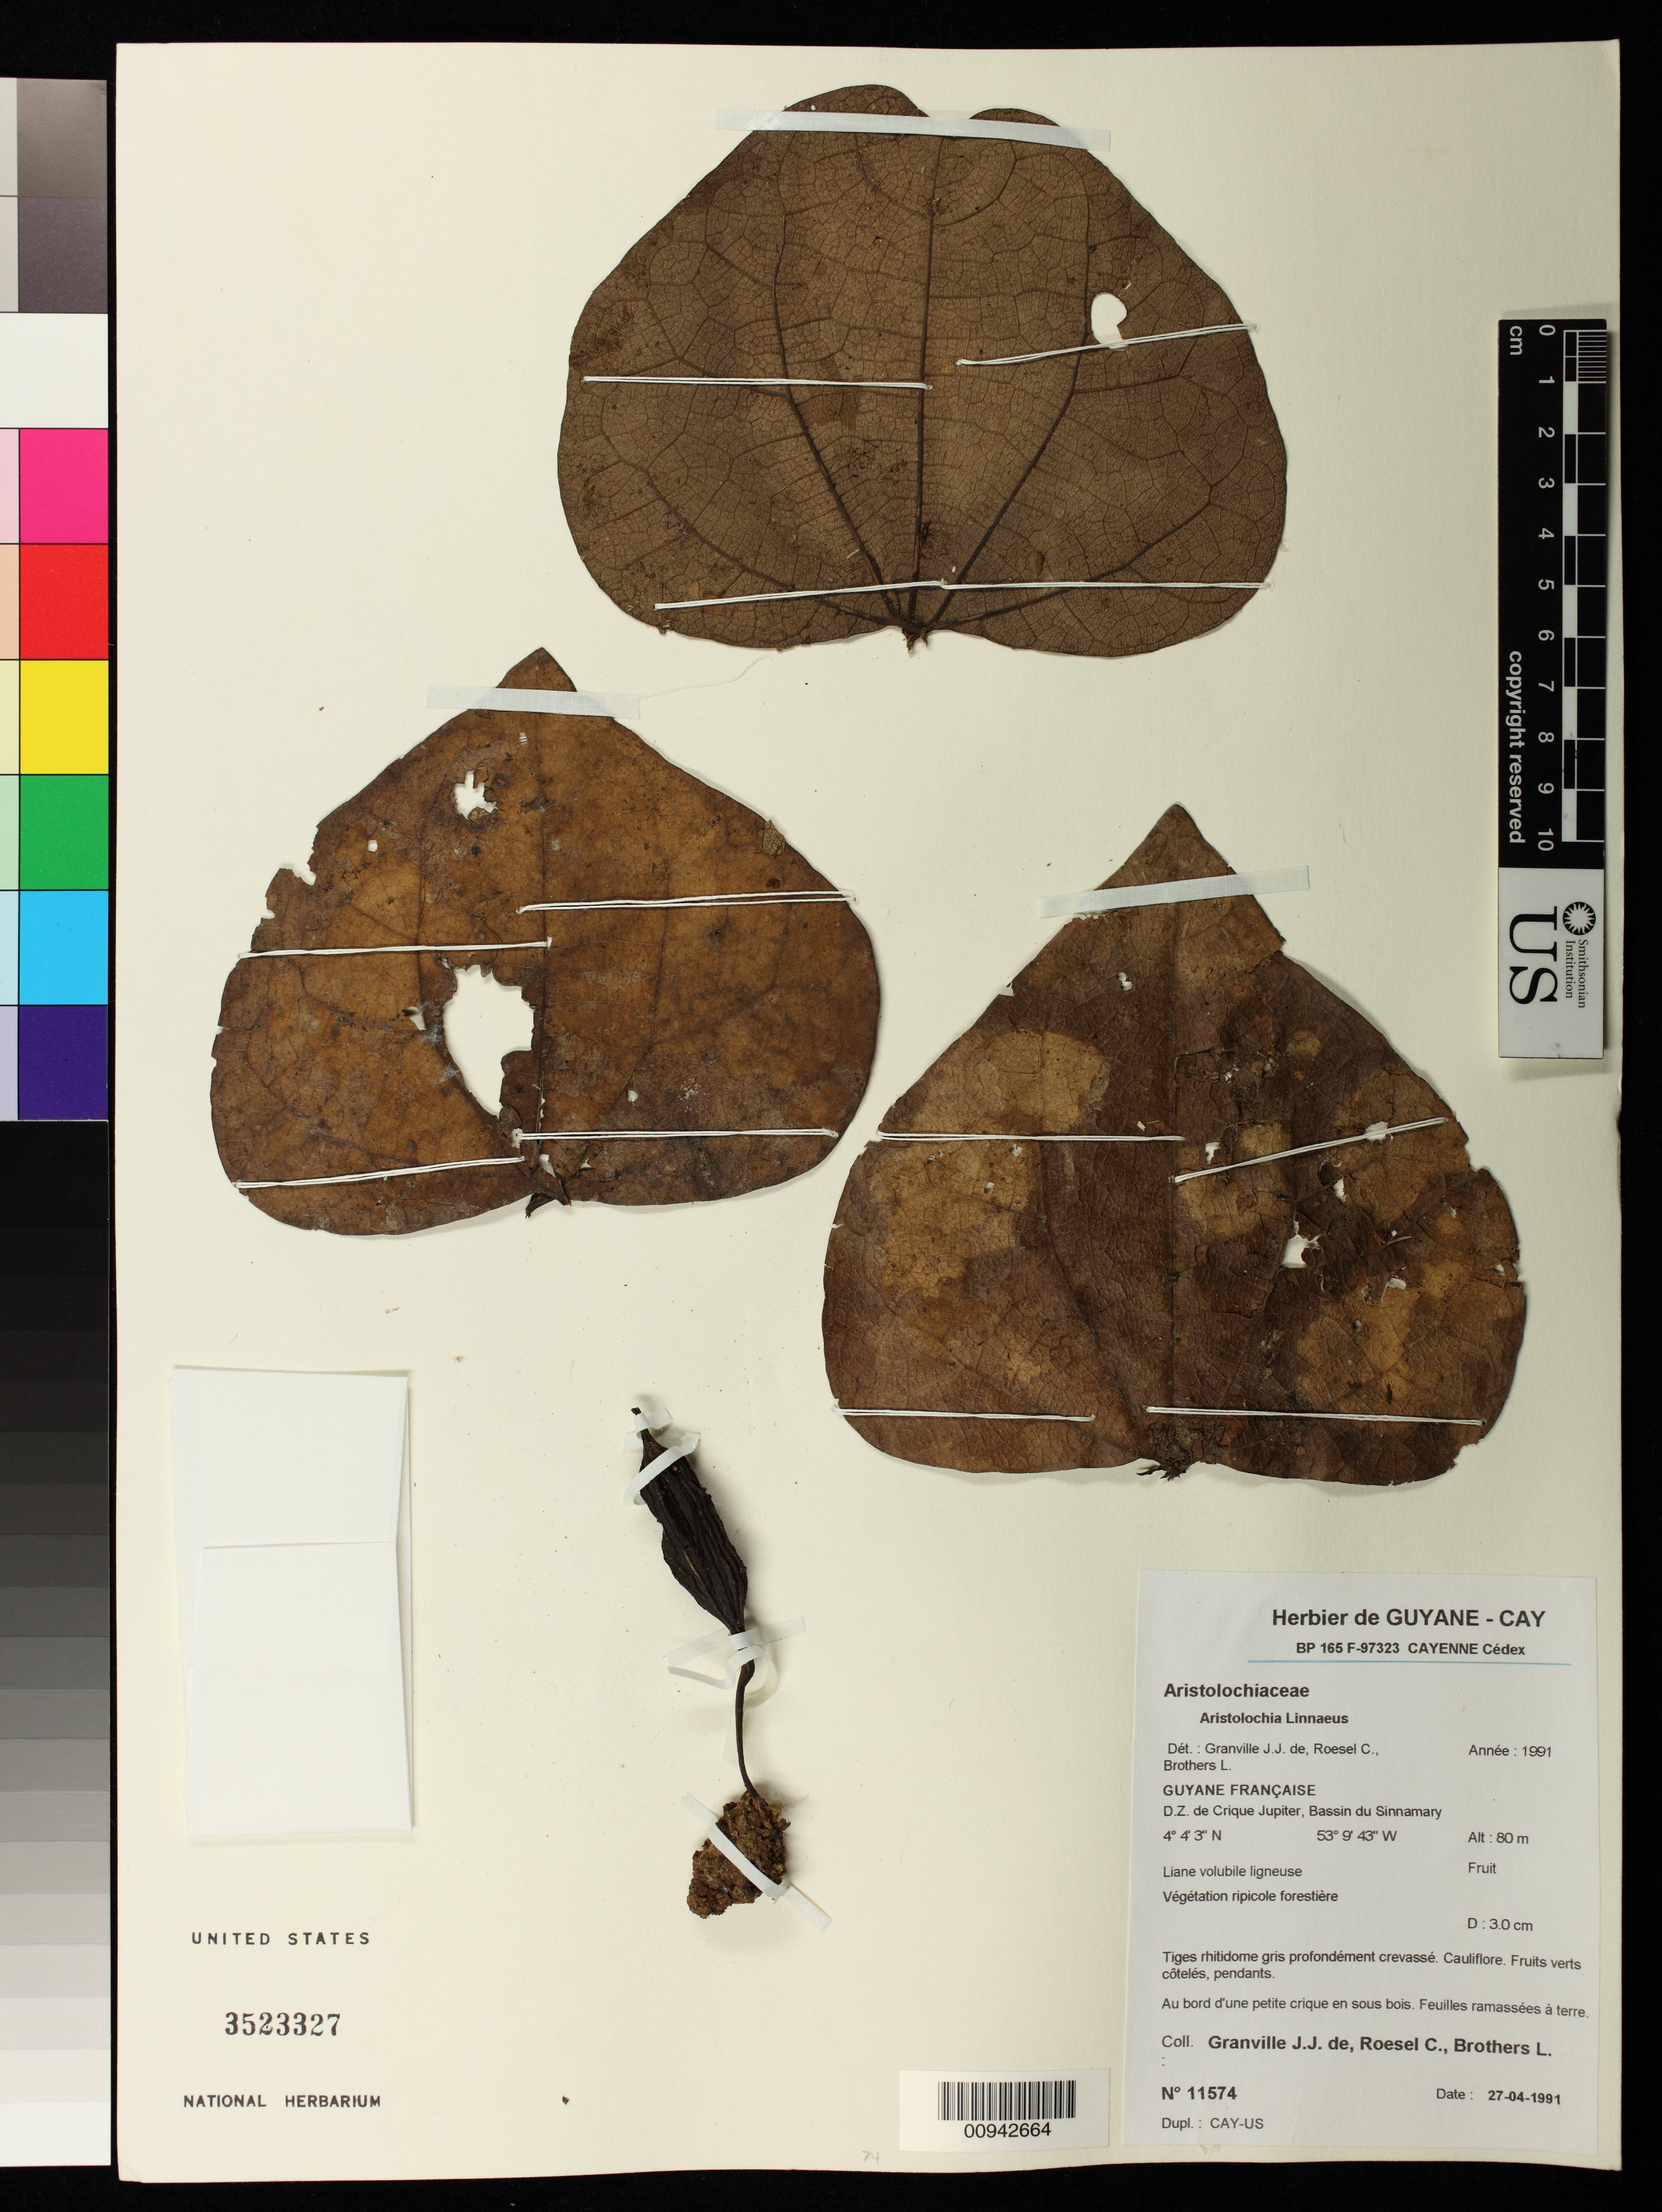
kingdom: Plantae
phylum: Tracheophyta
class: Magnoliopsida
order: Piperales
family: Aristolochiaceae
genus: Aristolochia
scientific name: Aristolochia sp.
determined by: Granville, J. J.; Roesel, C. S.; Brothers, Leslie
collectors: J.-J. de Granville, C. S. Roesel & L. Brothers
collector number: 11574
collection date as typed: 27-Apr-91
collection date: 1991-04-27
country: French Guiana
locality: D.Z. de Crique Jupiter, Bassin du Sinnamary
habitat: Vegetation ripicole forestiere. Au bord d'une petite crique en sous bois. Feuilles ramassees a terre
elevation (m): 80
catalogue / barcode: US 3523327